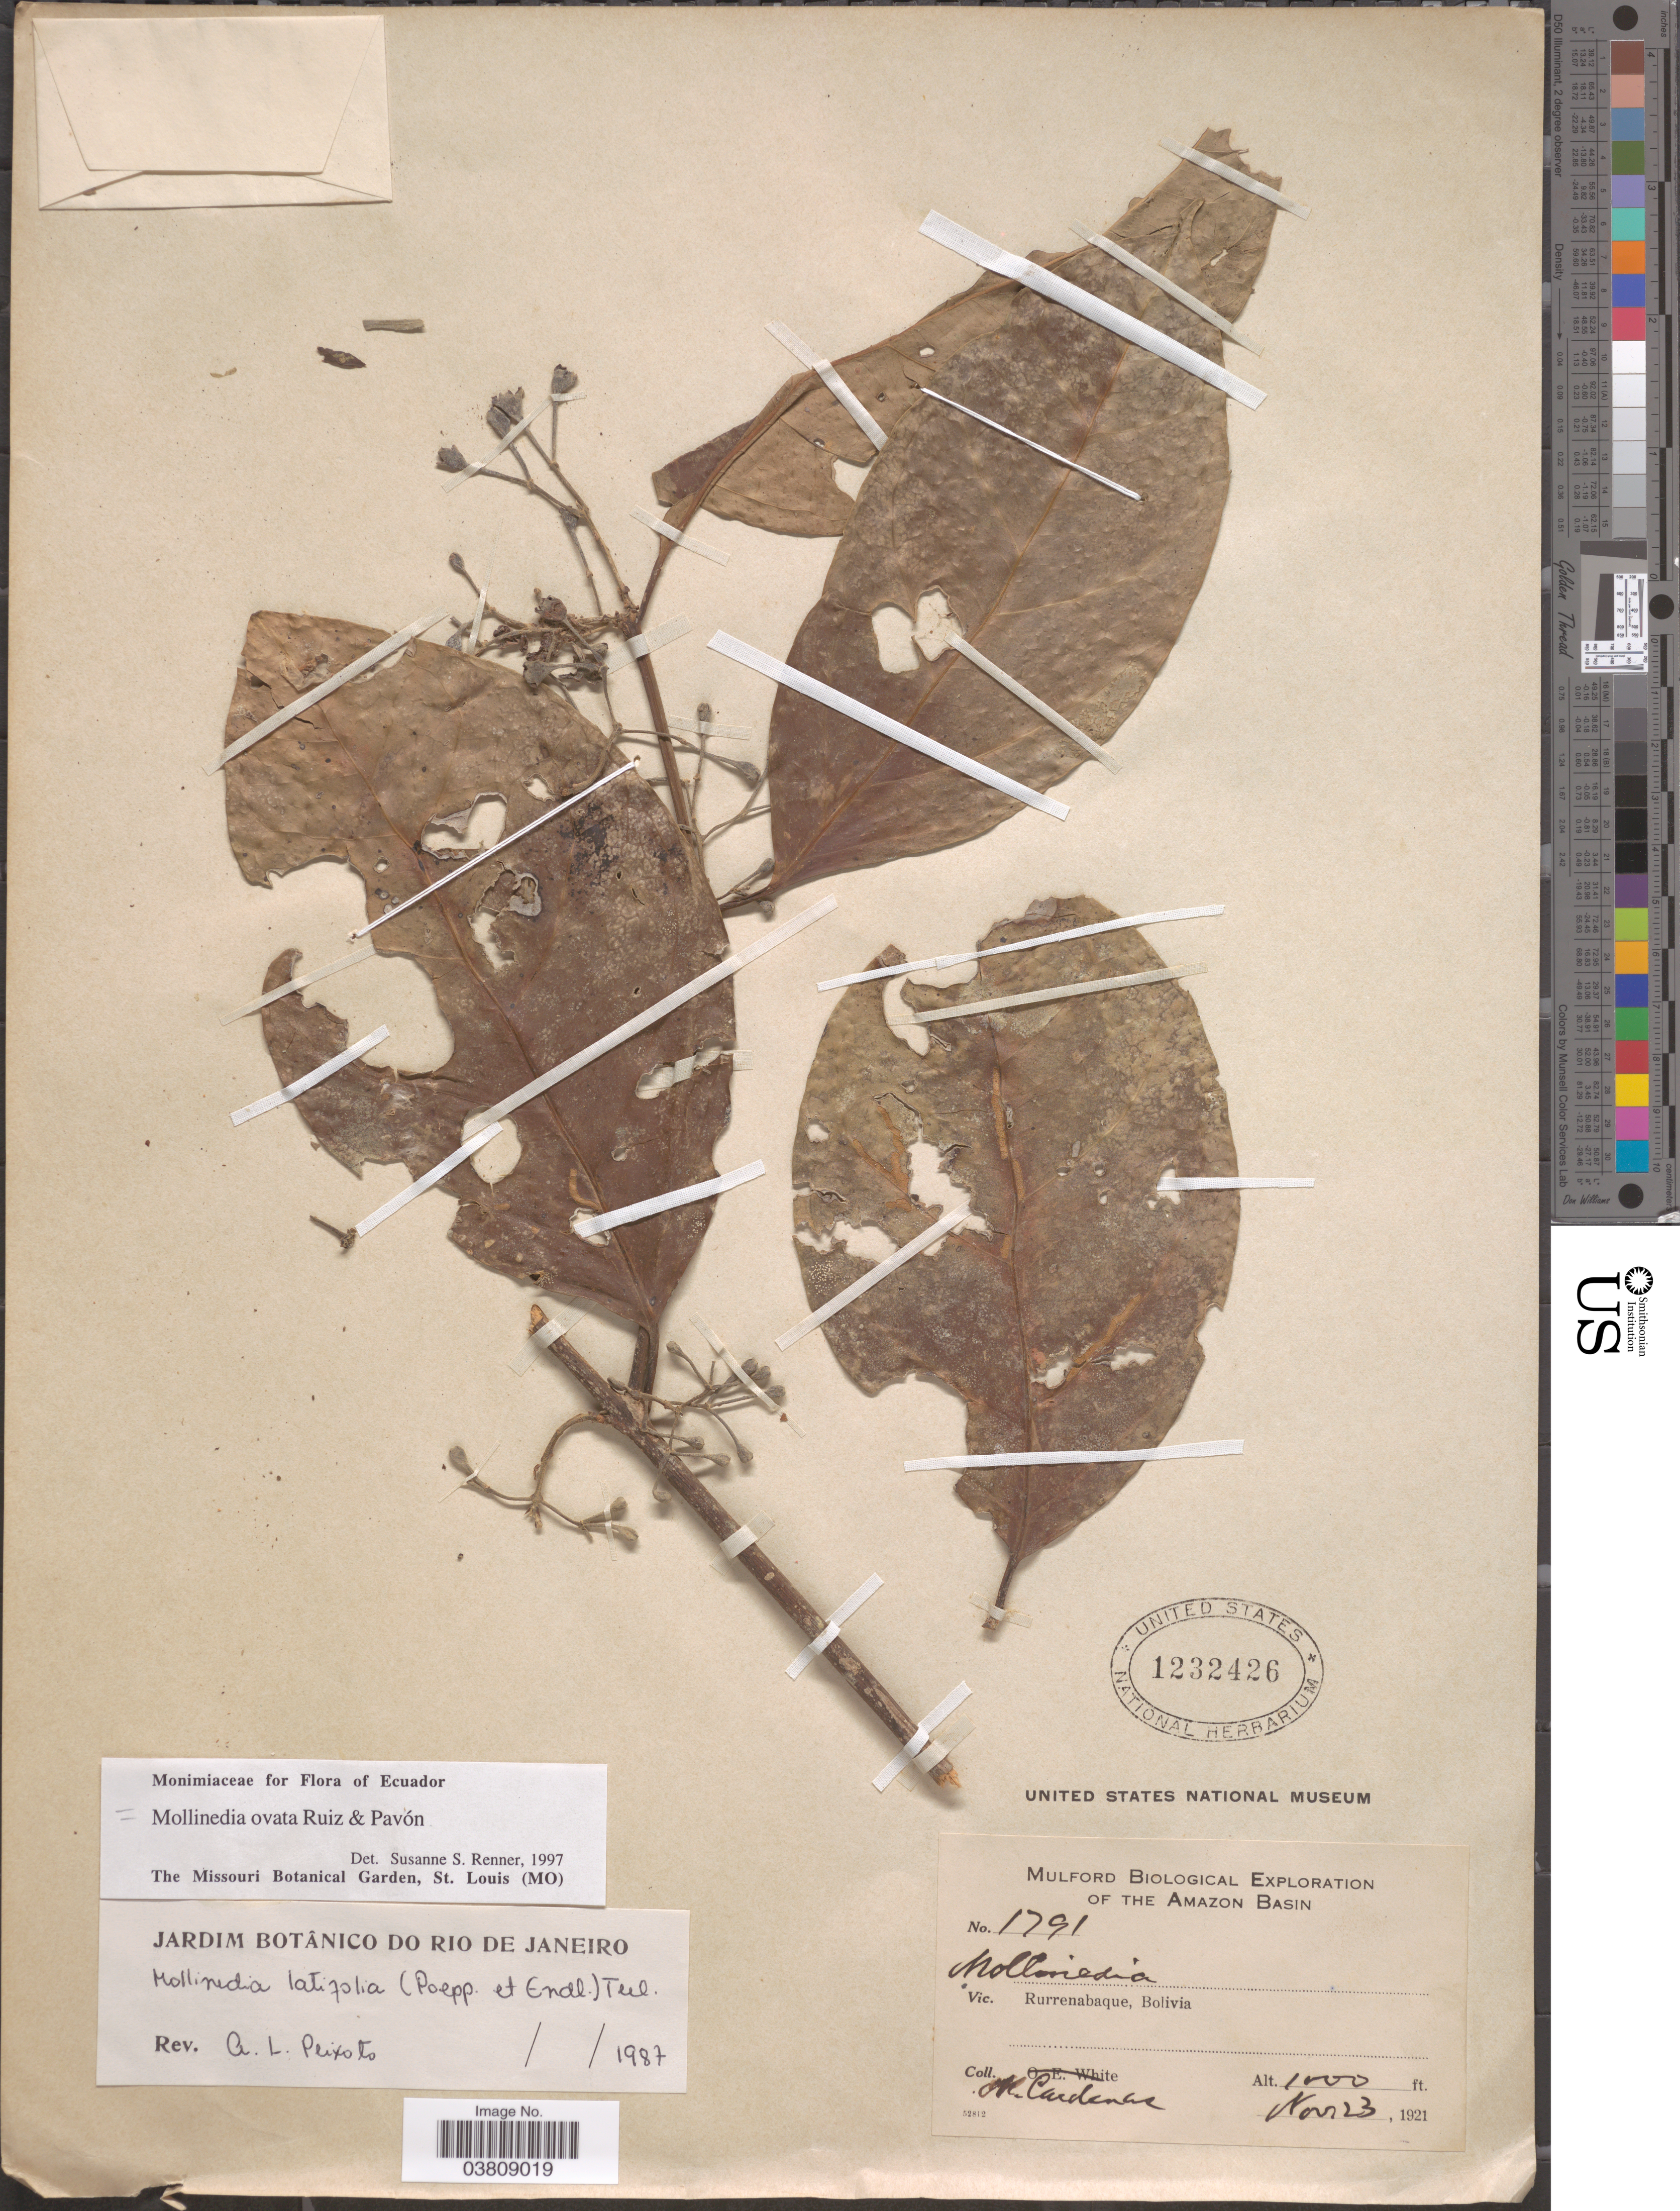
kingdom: Plantae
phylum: Tracheophyta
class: Magnoliopsida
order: Laurales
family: Monimiaceae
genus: Mollinedia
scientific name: Mollinedia ovata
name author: Ruiz & Pav.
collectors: M. Cárdenas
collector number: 1791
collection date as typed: Nov. 23, 1921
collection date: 1921-11-23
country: Bolivia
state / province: Beni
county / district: José Ballivián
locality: Rurrenabaque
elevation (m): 305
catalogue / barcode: US 1232426